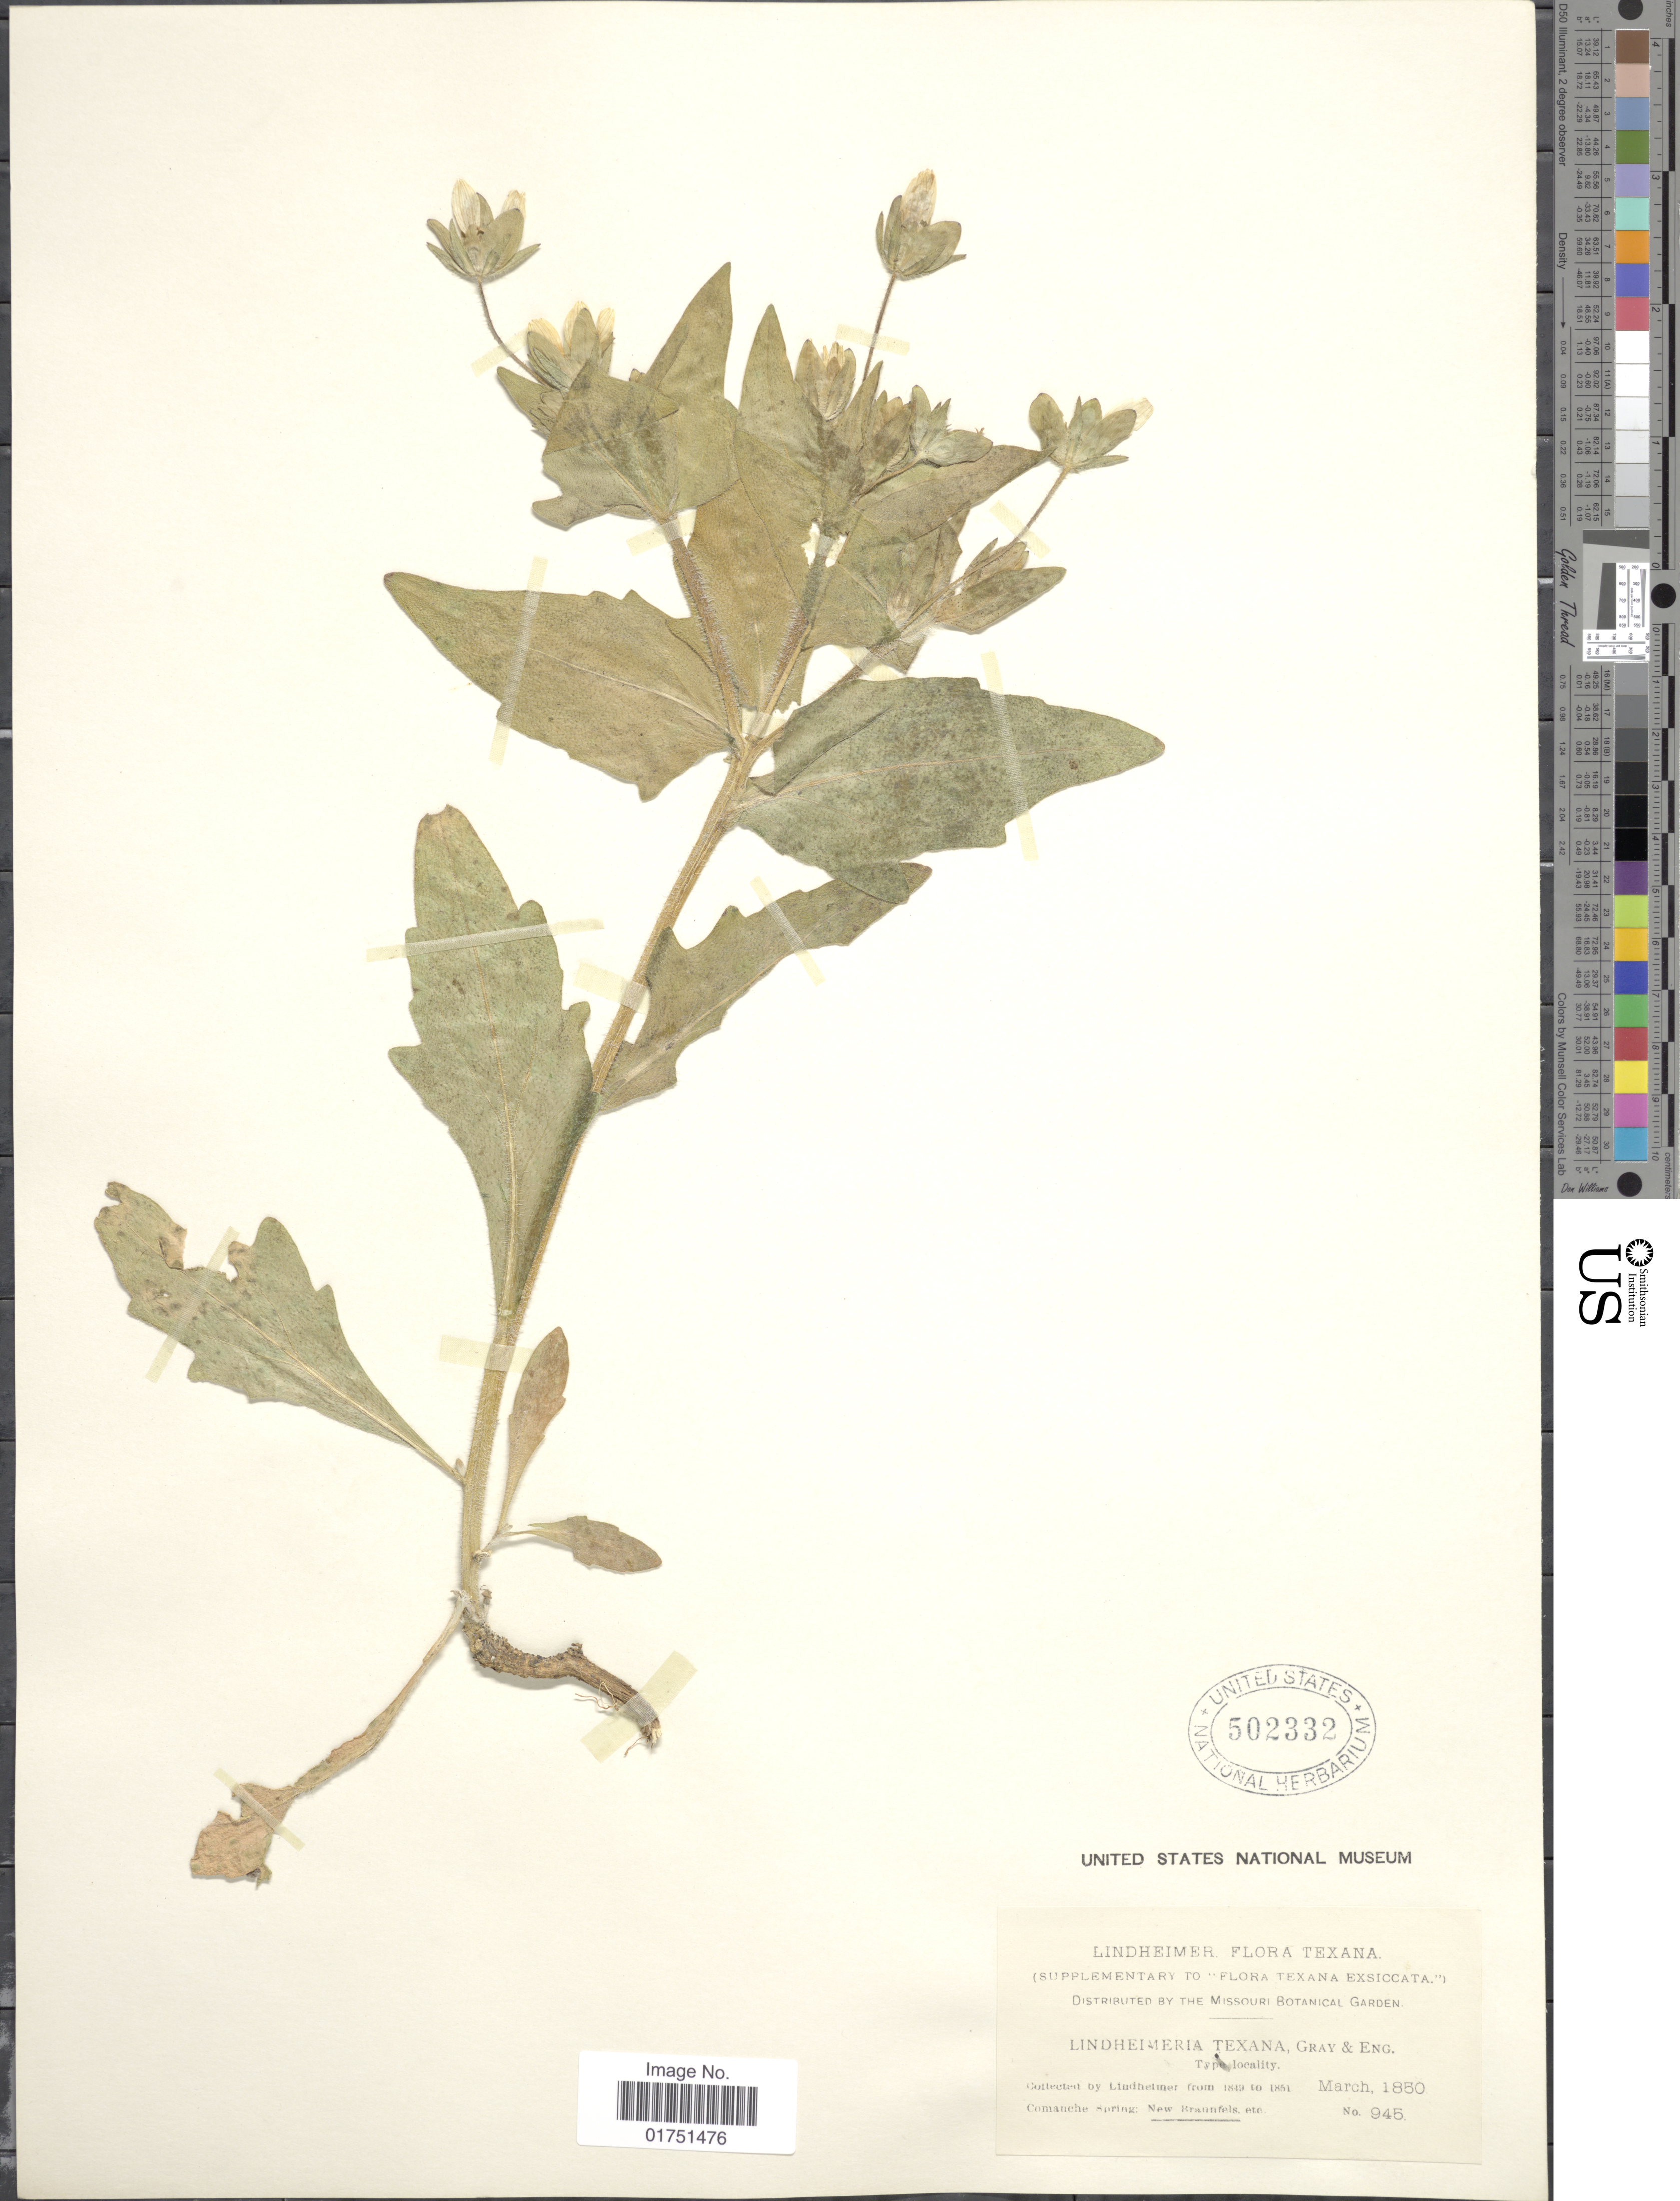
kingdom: Plantae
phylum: Tracheophyta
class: Magnoliopsida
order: Asterales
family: Asteraceae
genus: Lindheimera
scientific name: Lindheimera texana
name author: A. Gray & Engelm. in A. Gray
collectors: -. Lindheimer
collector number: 945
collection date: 1850-03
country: United States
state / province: Texas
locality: Texana. Comanche Spring: New Brannfels, etc.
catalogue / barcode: US 502332